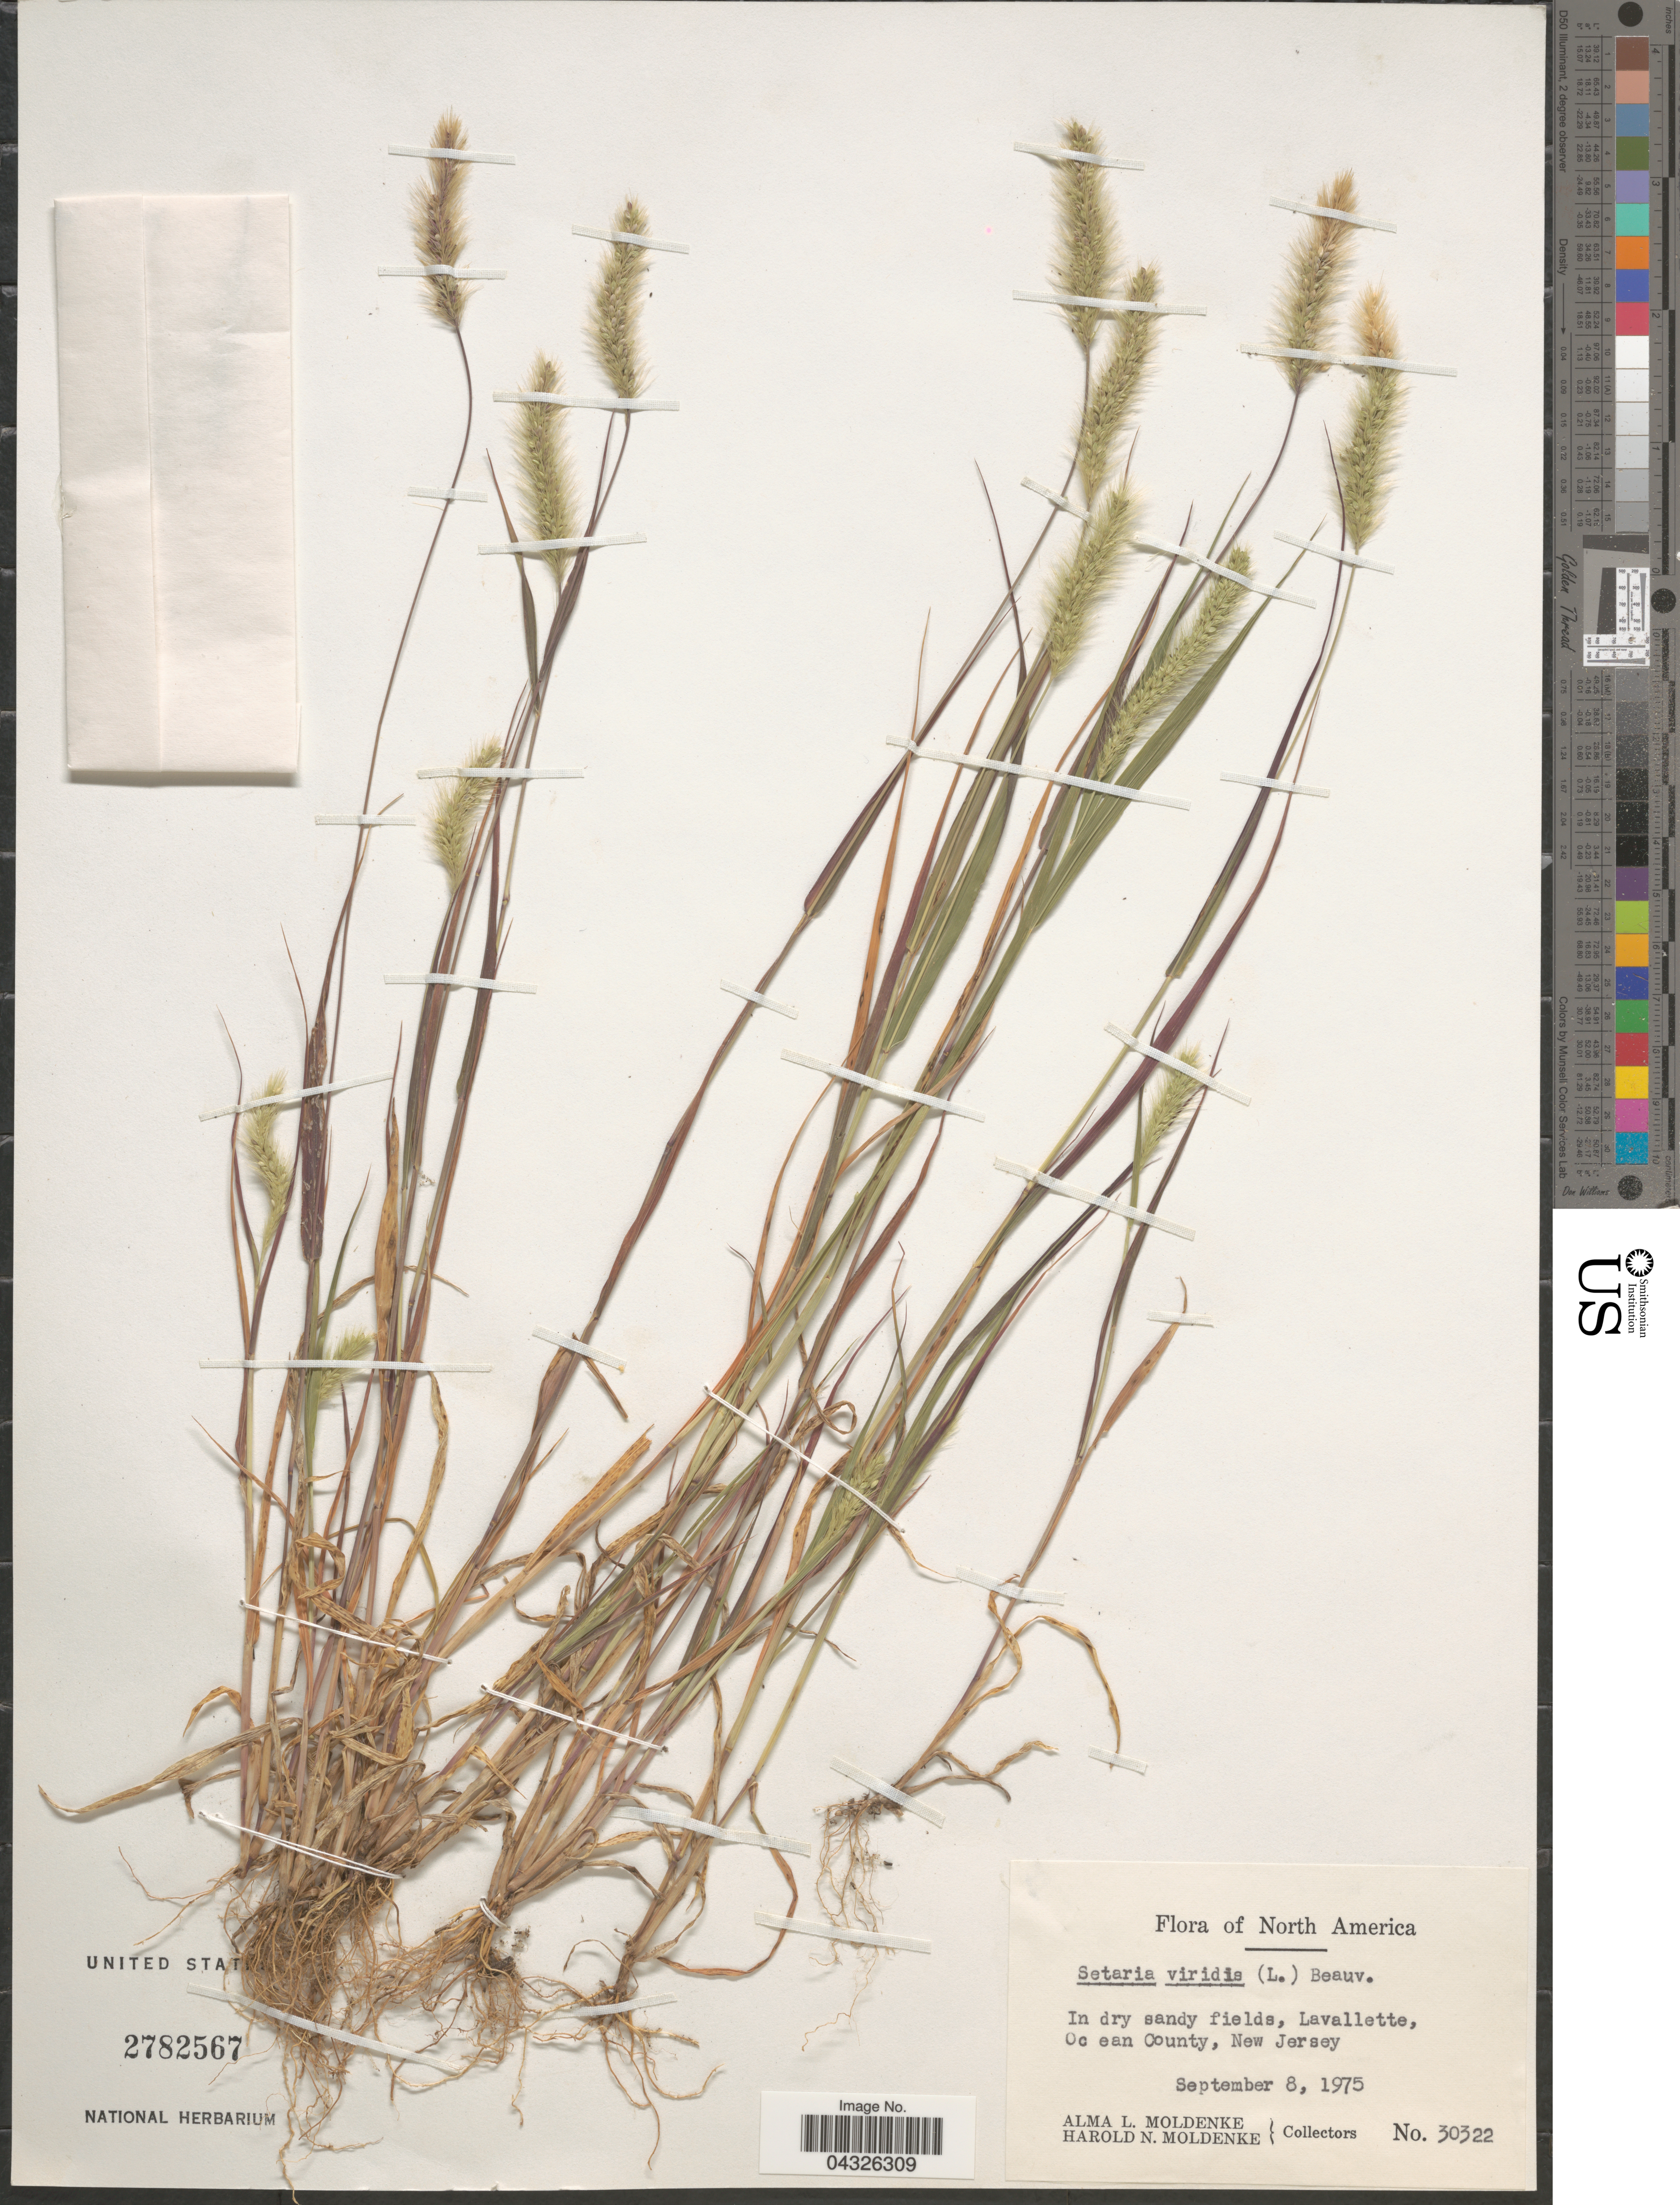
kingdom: Plantae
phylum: Tracheophyta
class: Liliopsida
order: Poales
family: Poaceae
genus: Setaria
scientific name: Setaria viridis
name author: (L.) P. Beauv.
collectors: A. L. Moldenke & H. N. Moldenke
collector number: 30322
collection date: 1975-09-08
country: United States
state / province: New Jersey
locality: In dry sandy fields, Lavallette, Ocean County.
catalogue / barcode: US 2782567